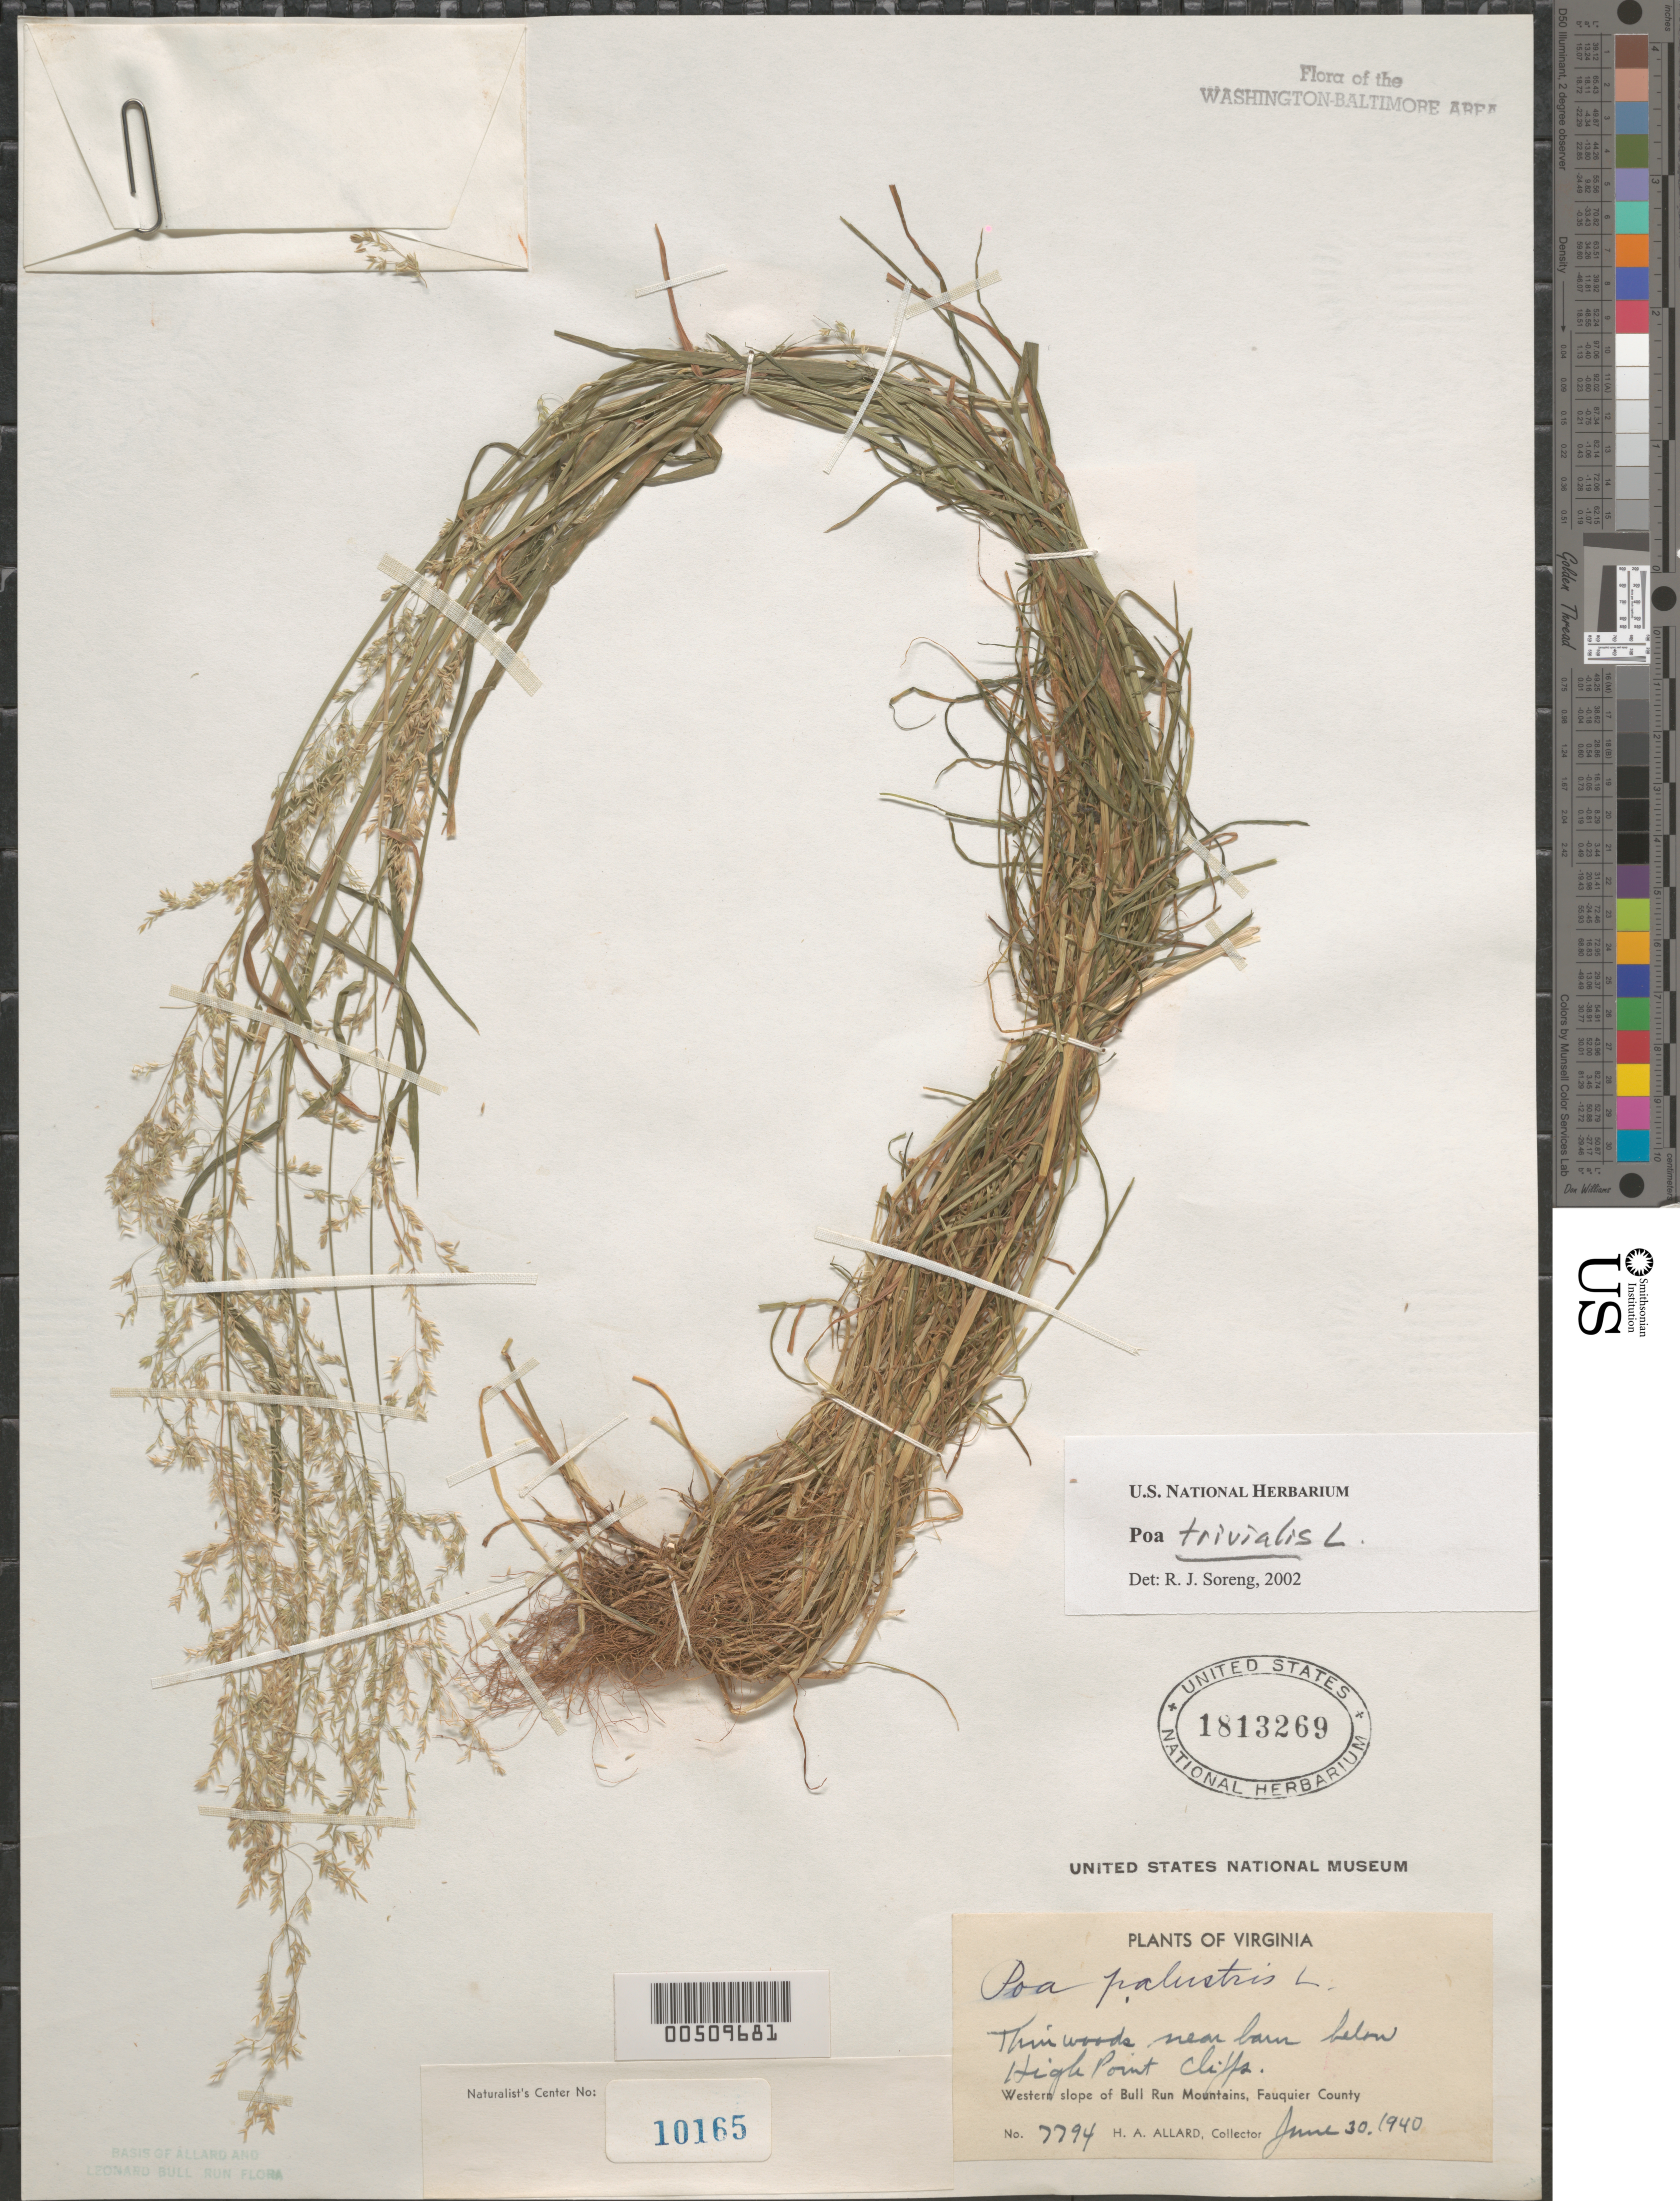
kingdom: Plantae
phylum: Tracheophyta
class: Liliopsida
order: Poales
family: Poaceae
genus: Poa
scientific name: Poa trivialis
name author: L.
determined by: Soreng, Robert J., Research Associate (BOT), Smithsonian Institution - National Museum of Natural History (UNITED STATES)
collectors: H. A. Allard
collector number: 7794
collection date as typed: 30 Jun 1940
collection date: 1940-06-30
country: United States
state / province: Virginia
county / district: Fauquier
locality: Bull Run Mts., below High Point Cliffs Bull Run Mts.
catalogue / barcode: US 1813269